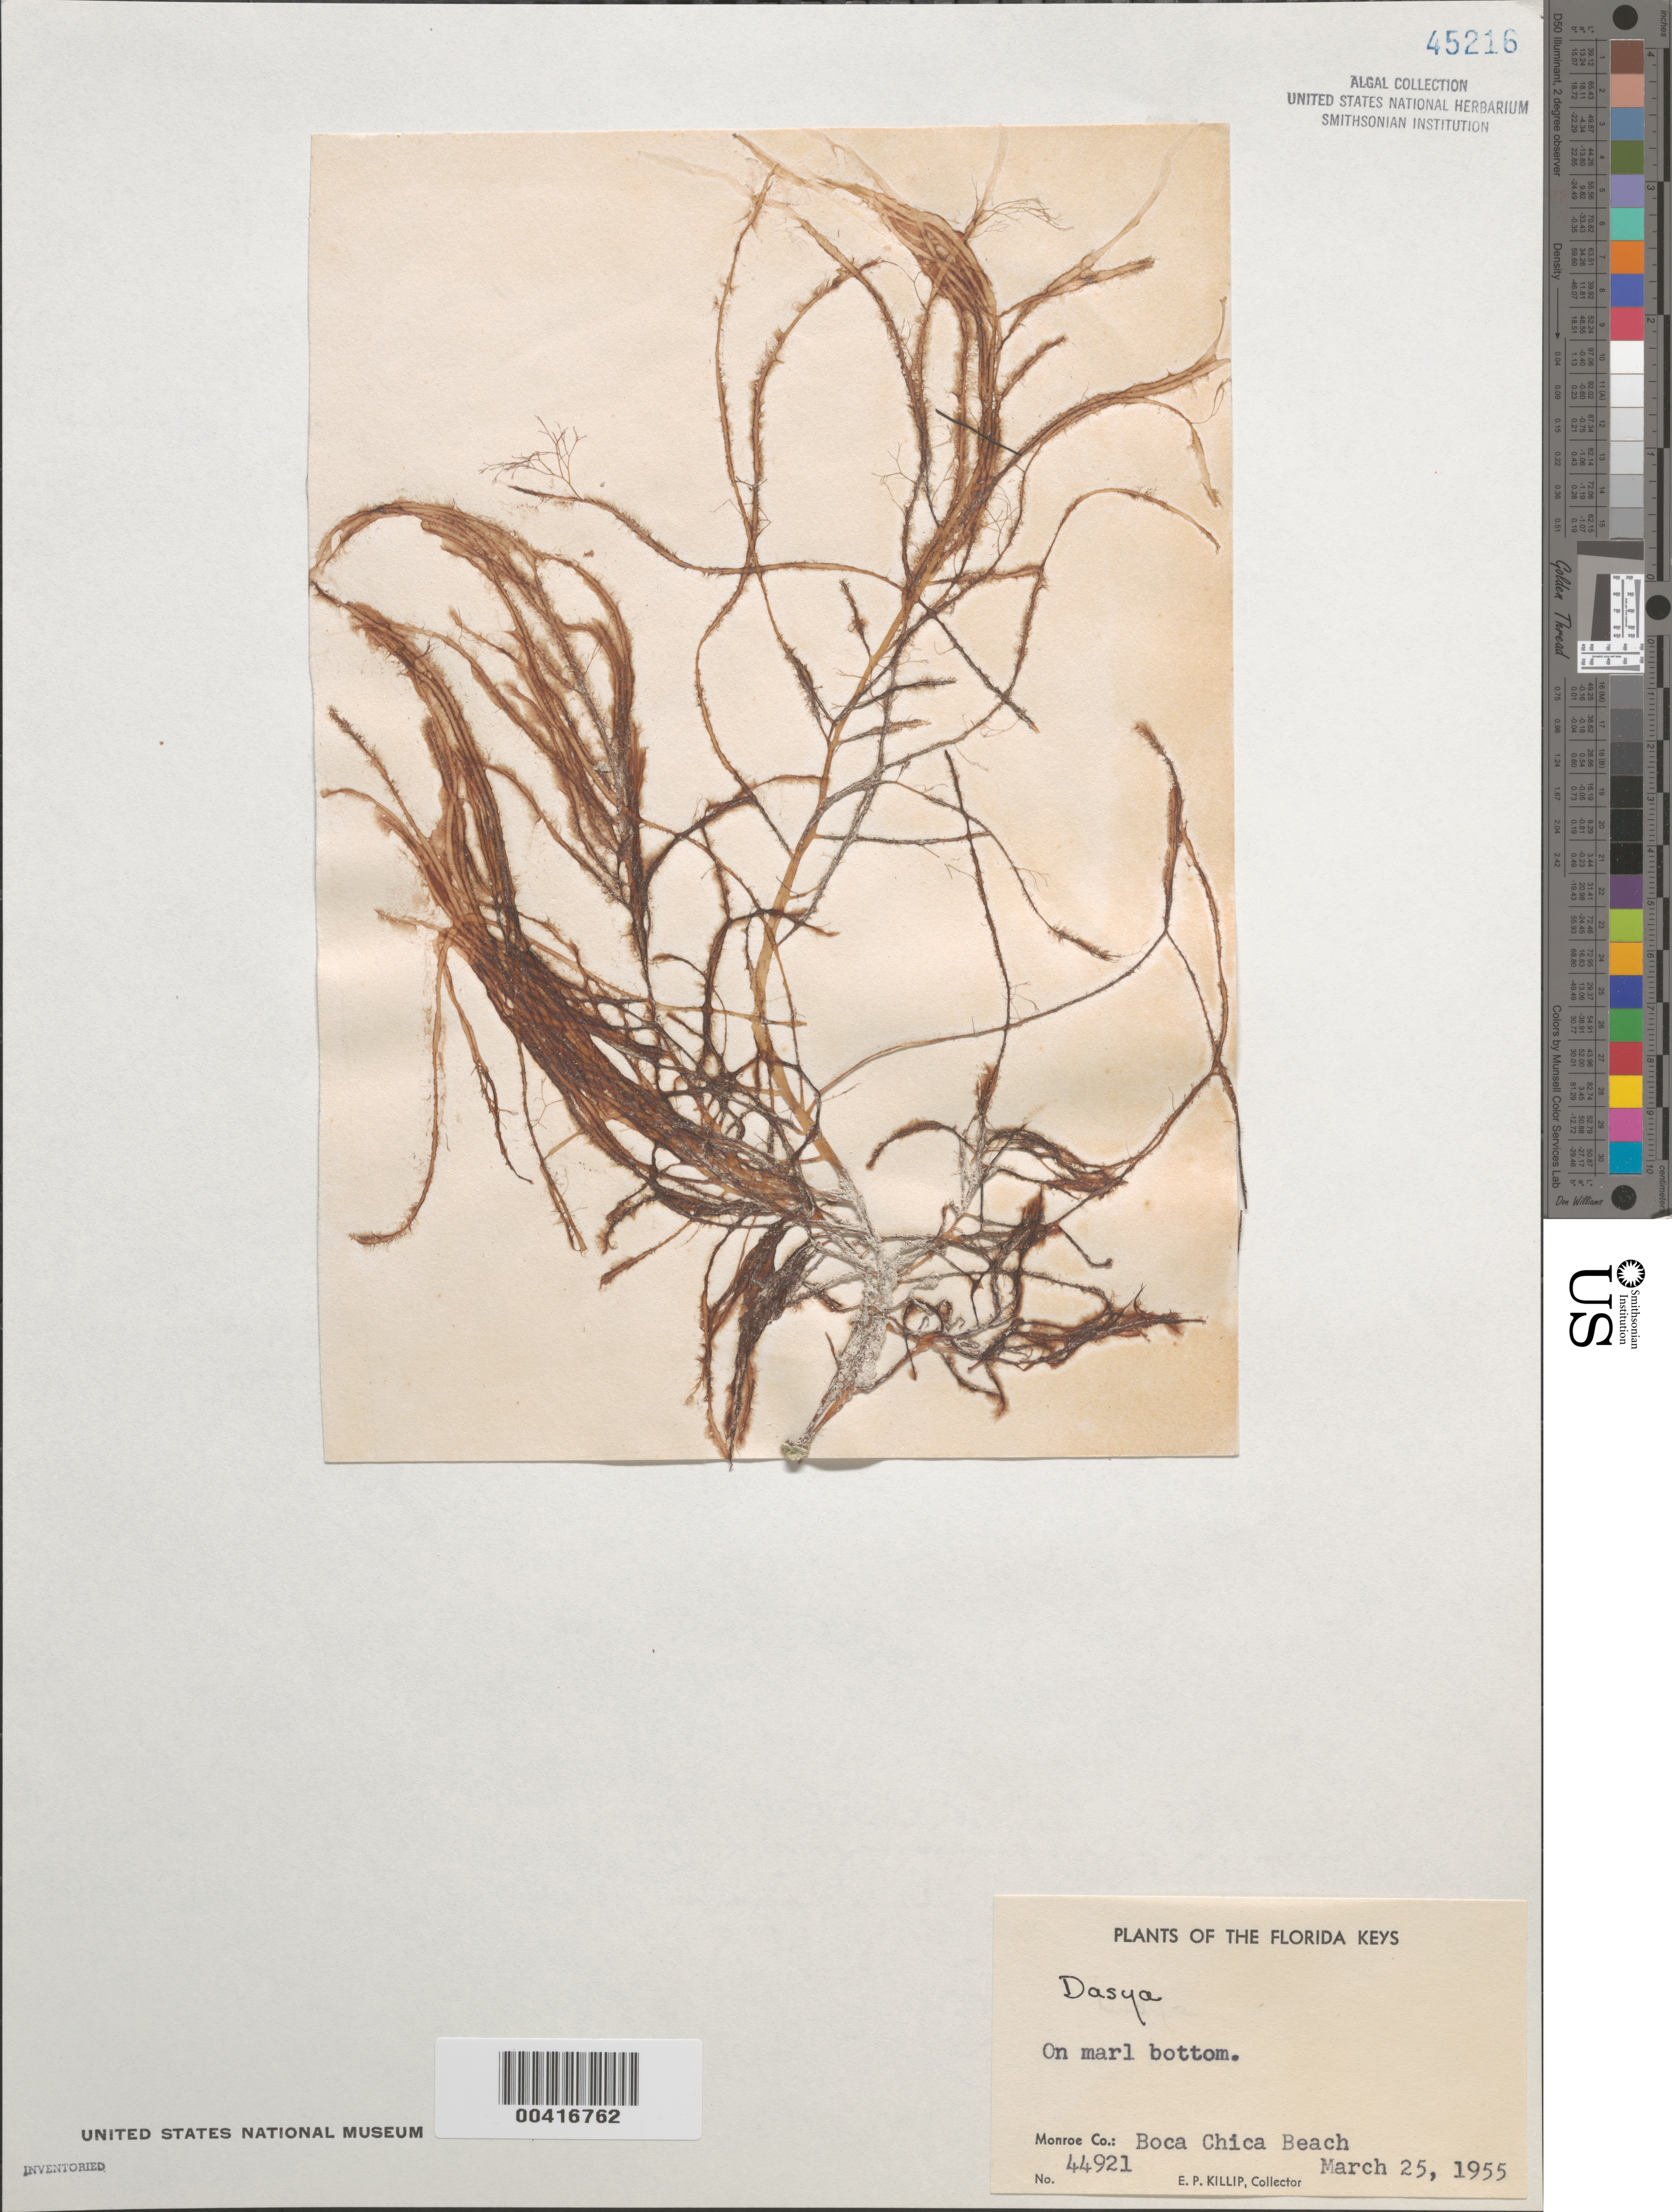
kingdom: Plantae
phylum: Rhodophyta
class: Florideophyceae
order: Ceramiales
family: Dasyaceae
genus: Dasya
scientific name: Dasya sp.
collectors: E. P. Killip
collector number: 44921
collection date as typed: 25 Mar 1955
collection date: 1955-03-25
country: United States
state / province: Florida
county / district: Monroe County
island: Boca Chica Key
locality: Boca Chica Beach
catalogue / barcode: US 45216